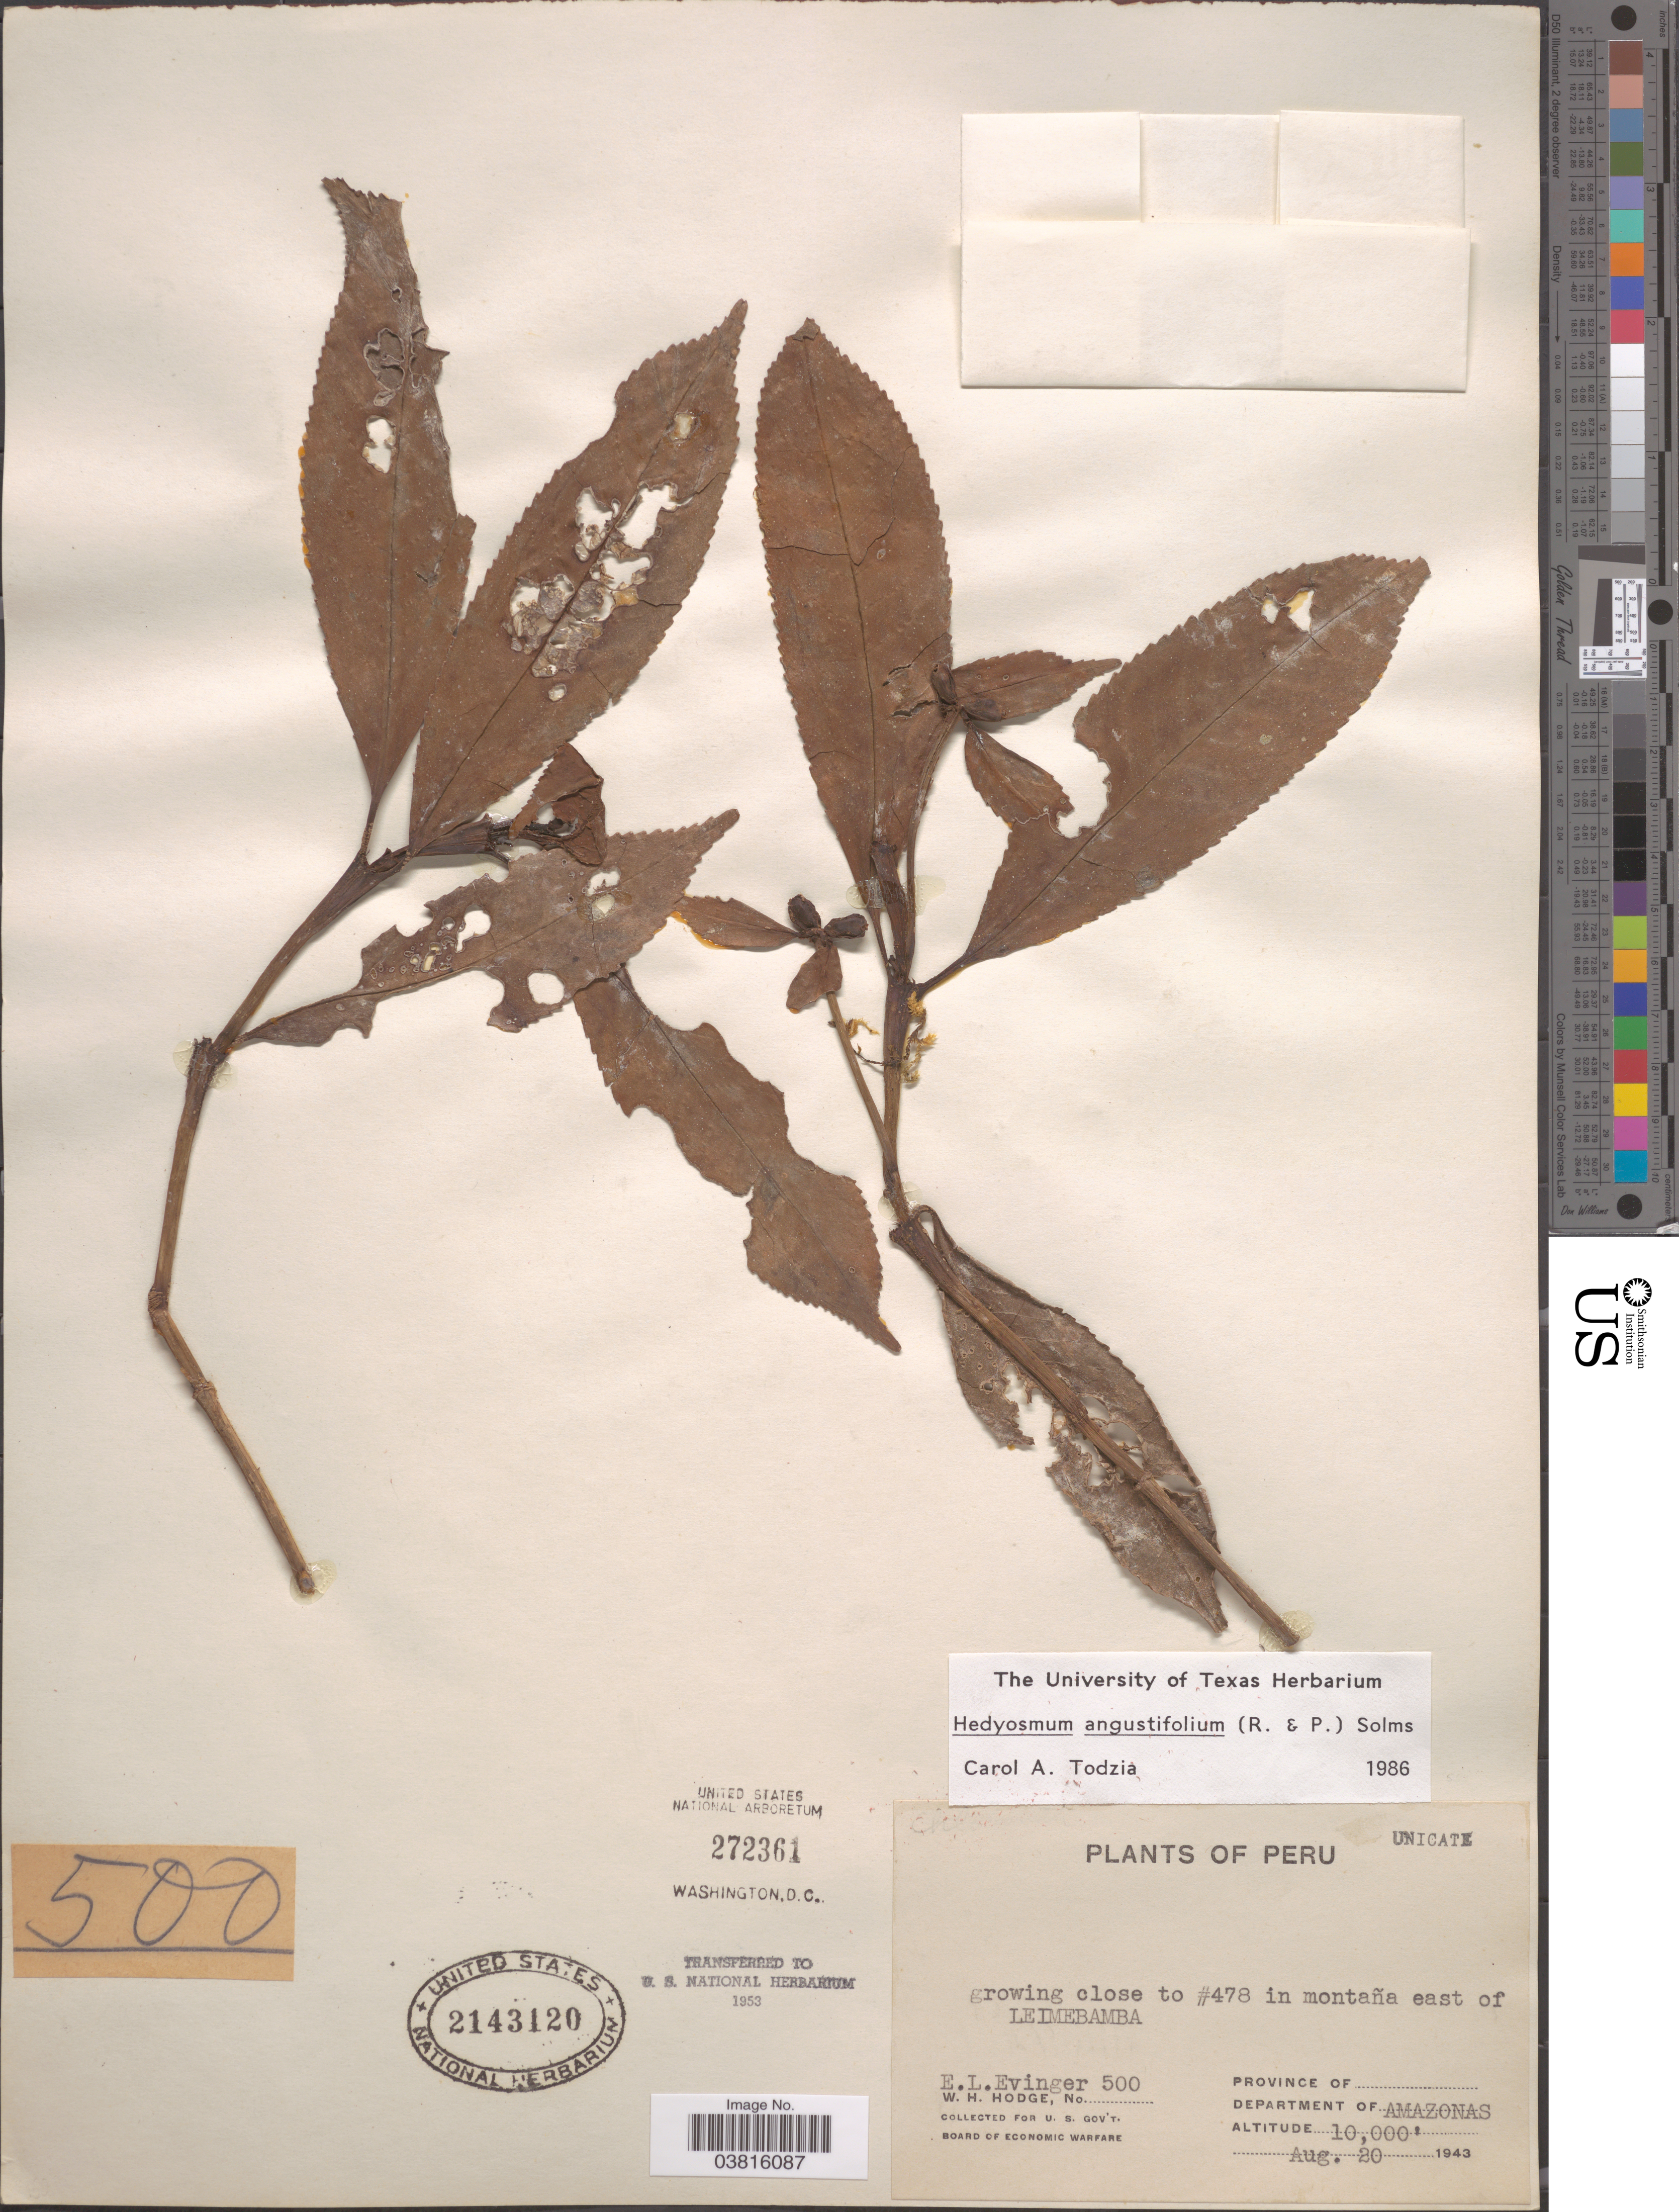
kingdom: Plantae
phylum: Tracheophyta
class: Magnoliopsida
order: Chloranthales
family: Chloranthaceae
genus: Hedyosmum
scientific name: Hedyosmum angustifolium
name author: Solms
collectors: E. Evinger & W. Hodge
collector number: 500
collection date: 1943-08-20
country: Peru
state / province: Amazonas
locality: In montaña east of Leimebamba. Department of Amazonas.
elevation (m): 3048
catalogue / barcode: US 2143120